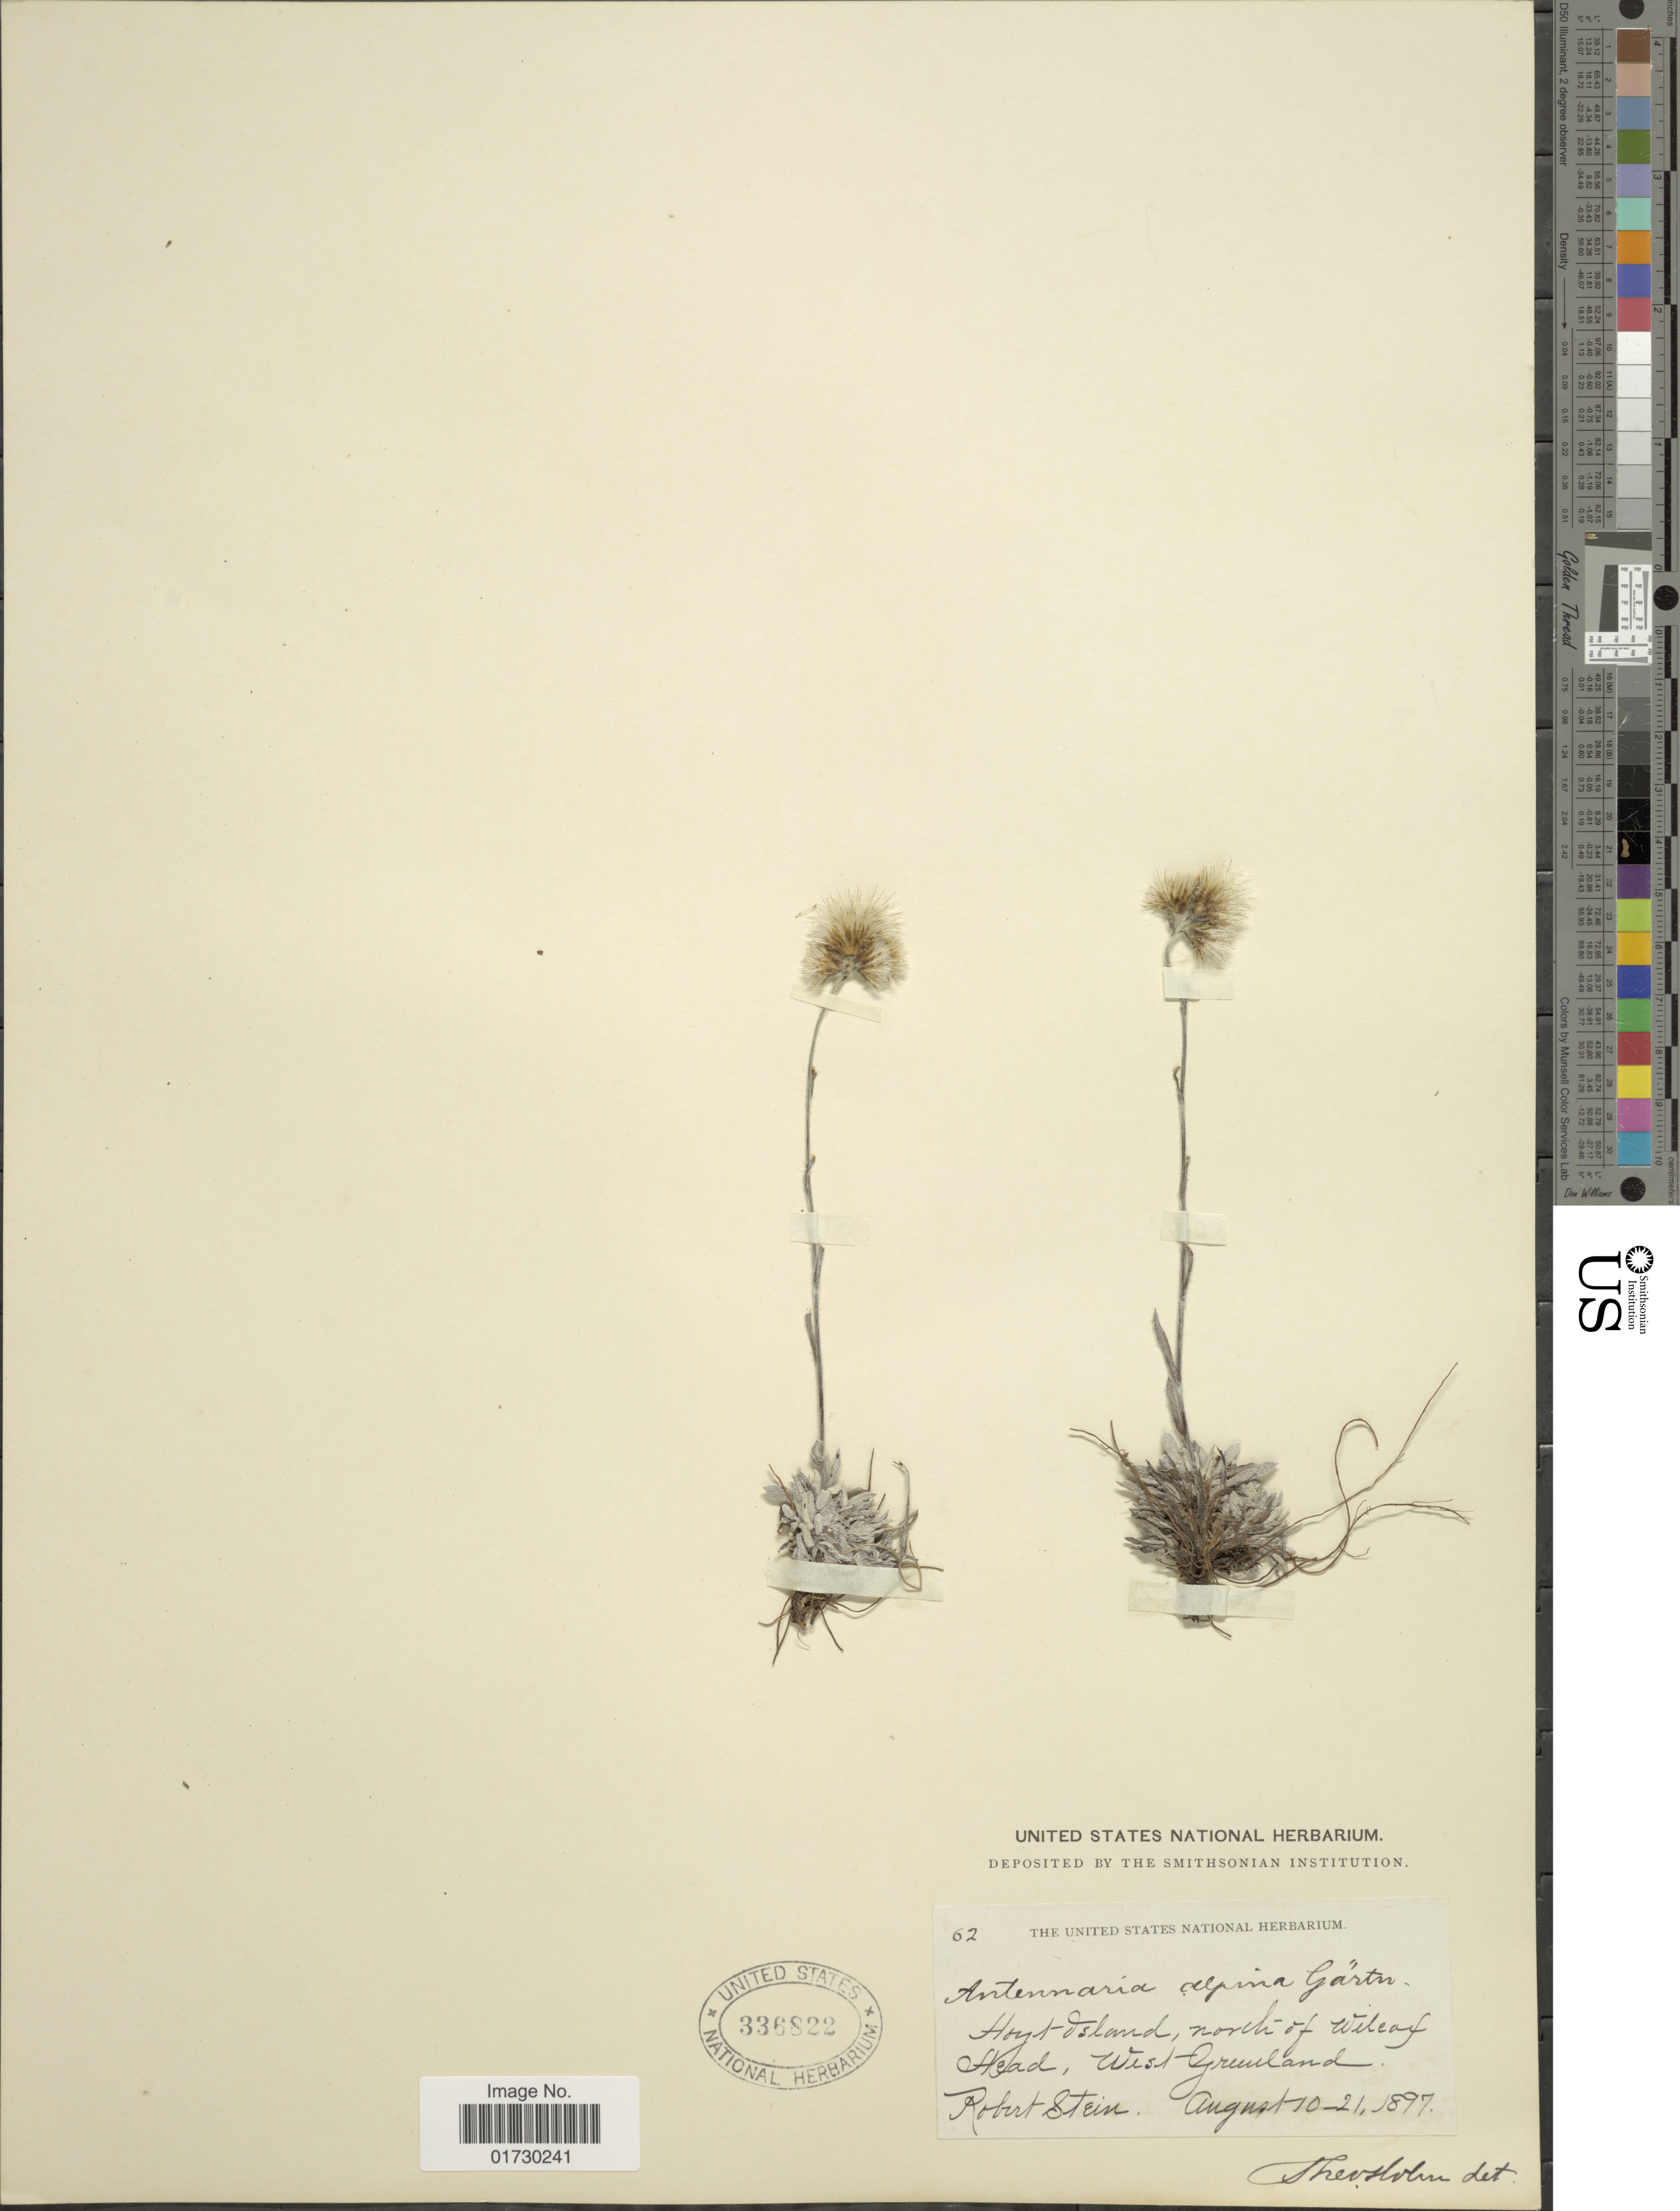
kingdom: Plantae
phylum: Tracheophyta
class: Magnoliopsida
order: Asterales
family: Asteraceae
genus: Antennaria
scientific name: Antennaria angustata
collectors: R. Stein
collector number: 62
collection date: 1897-08-10/1897-08-21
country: Greenland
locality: Hoyt Island, north of Wileay Head, West Greenland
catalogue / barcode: US 336822